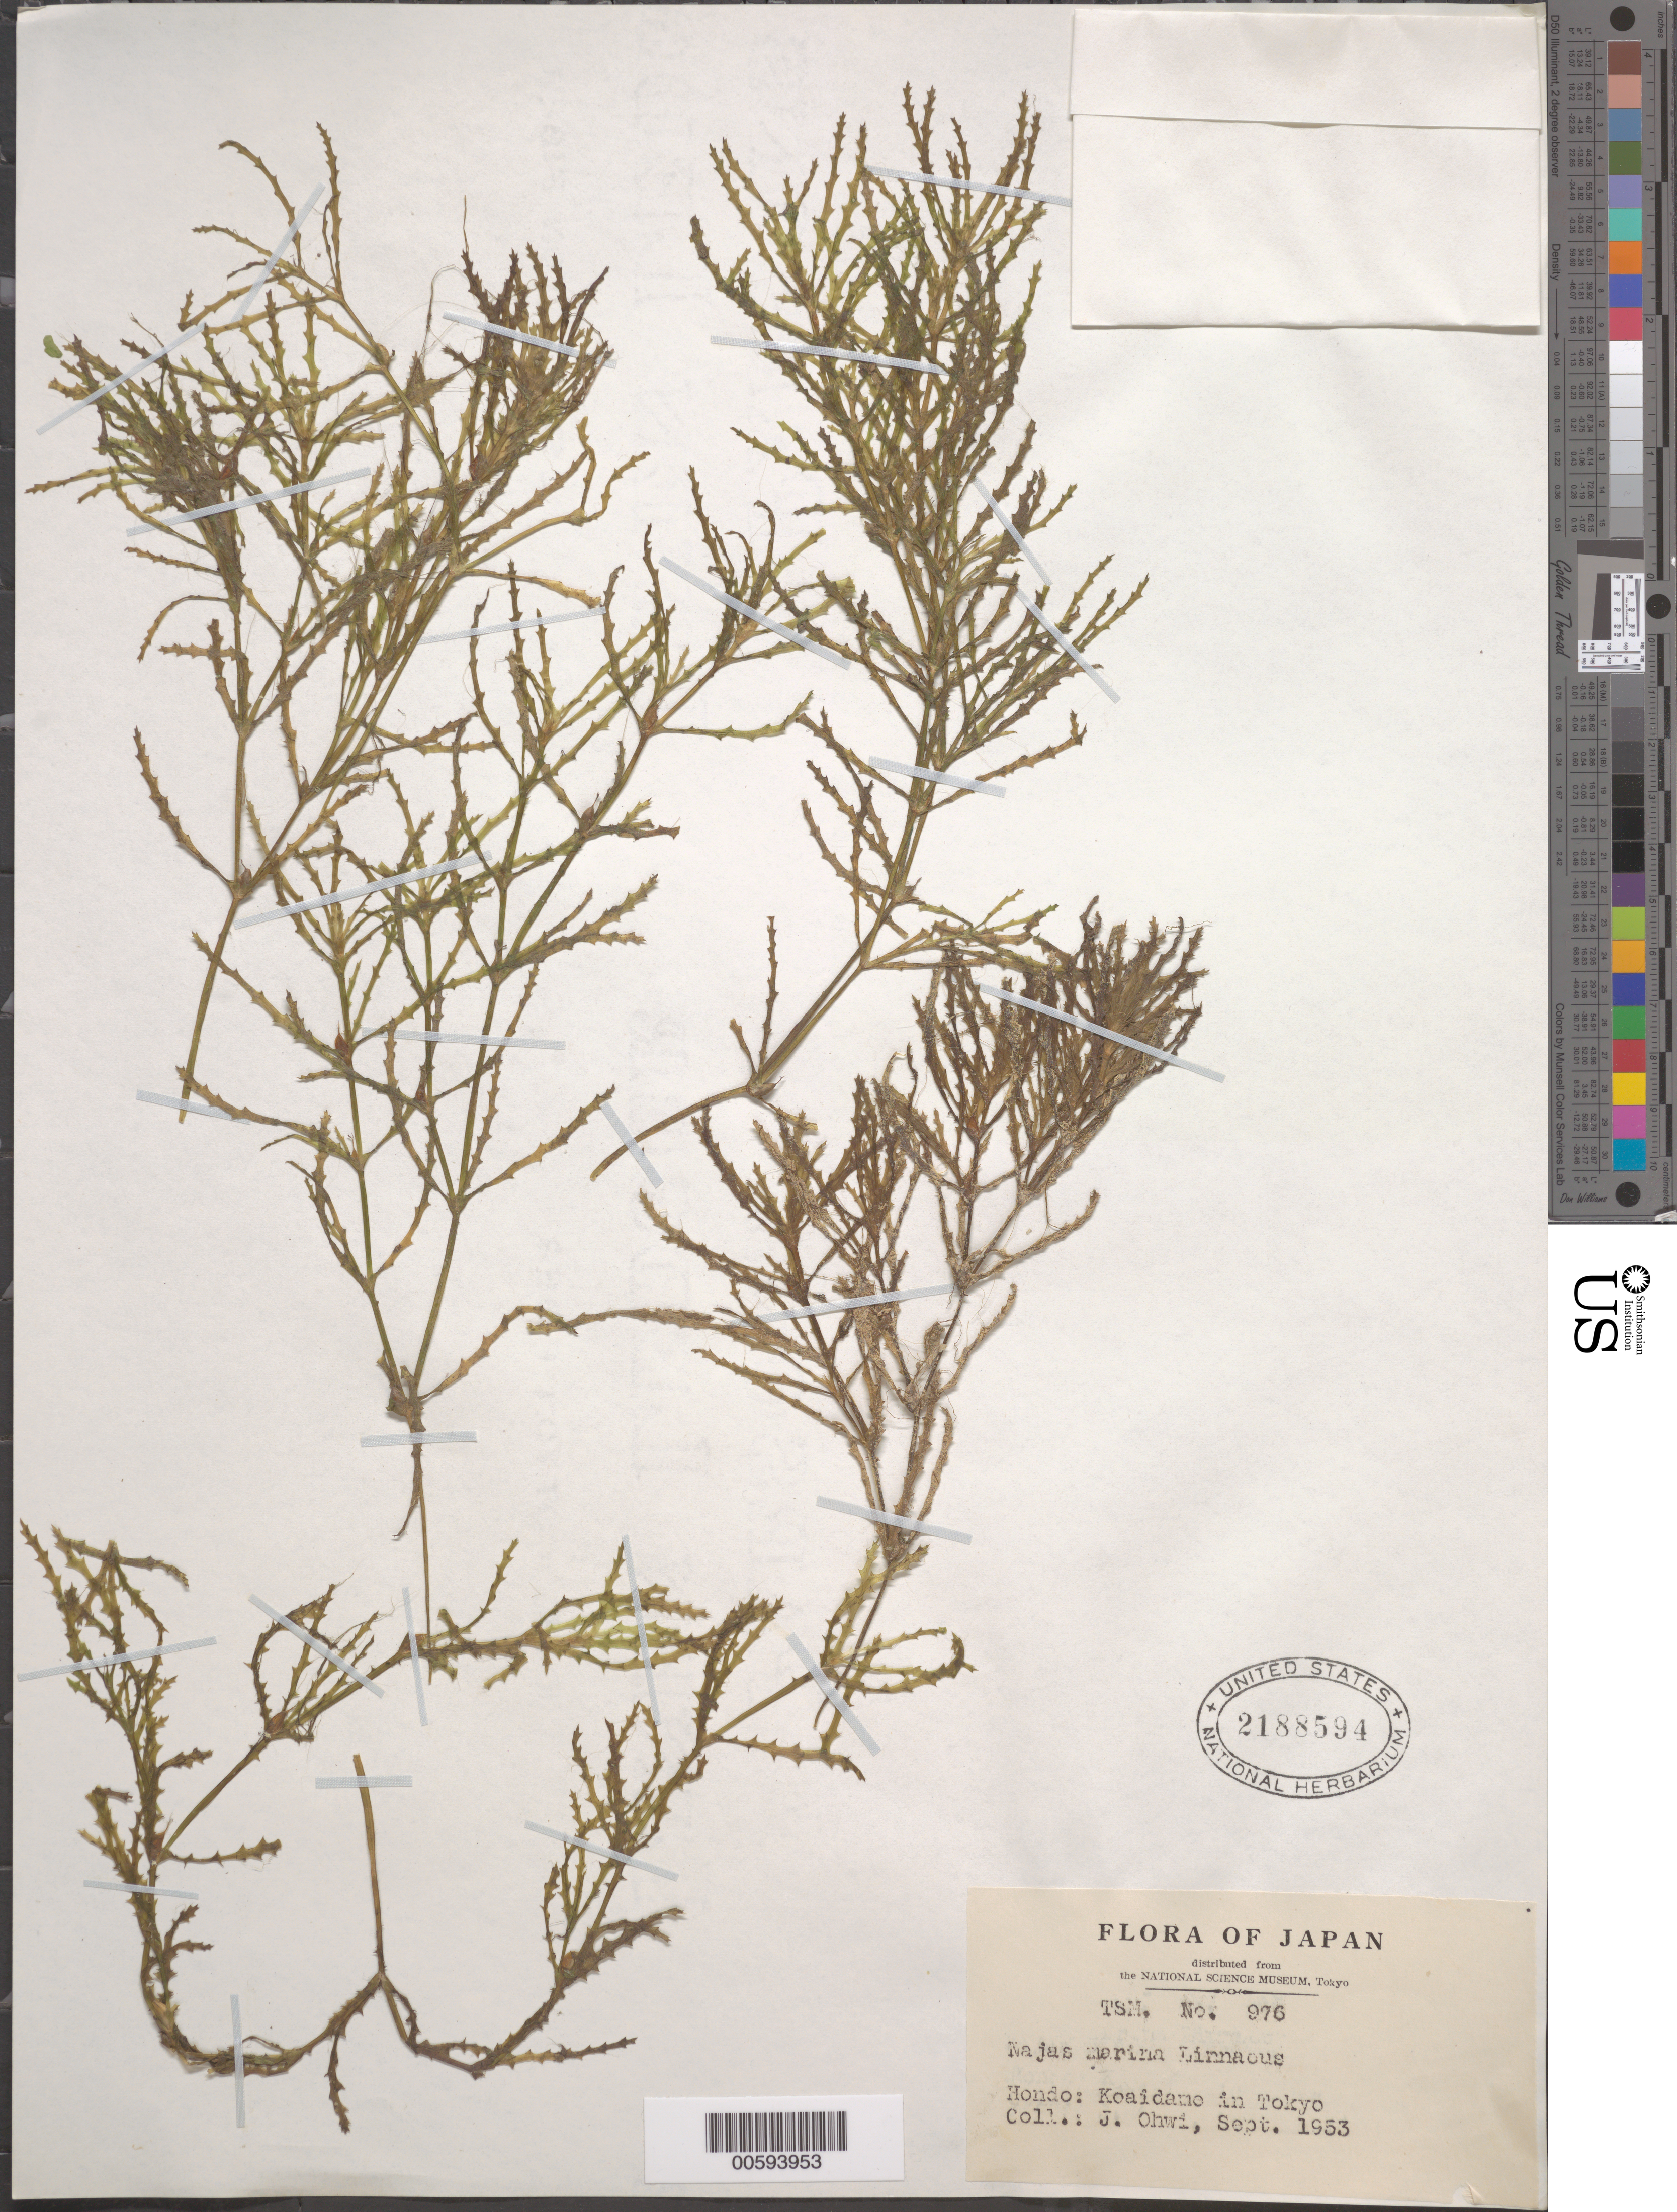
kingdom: Plantae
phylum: Tracheophyta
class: Liliopsida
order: Alismatales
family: Hydrocharitaceae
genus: Najas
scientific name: Najas marina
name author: L.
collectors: J. Ohwi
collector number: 976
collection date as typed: Sep 1953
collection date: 1953-09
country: Japan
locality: Hondo, Koaidame in Tokyo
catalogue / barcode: US 2188594